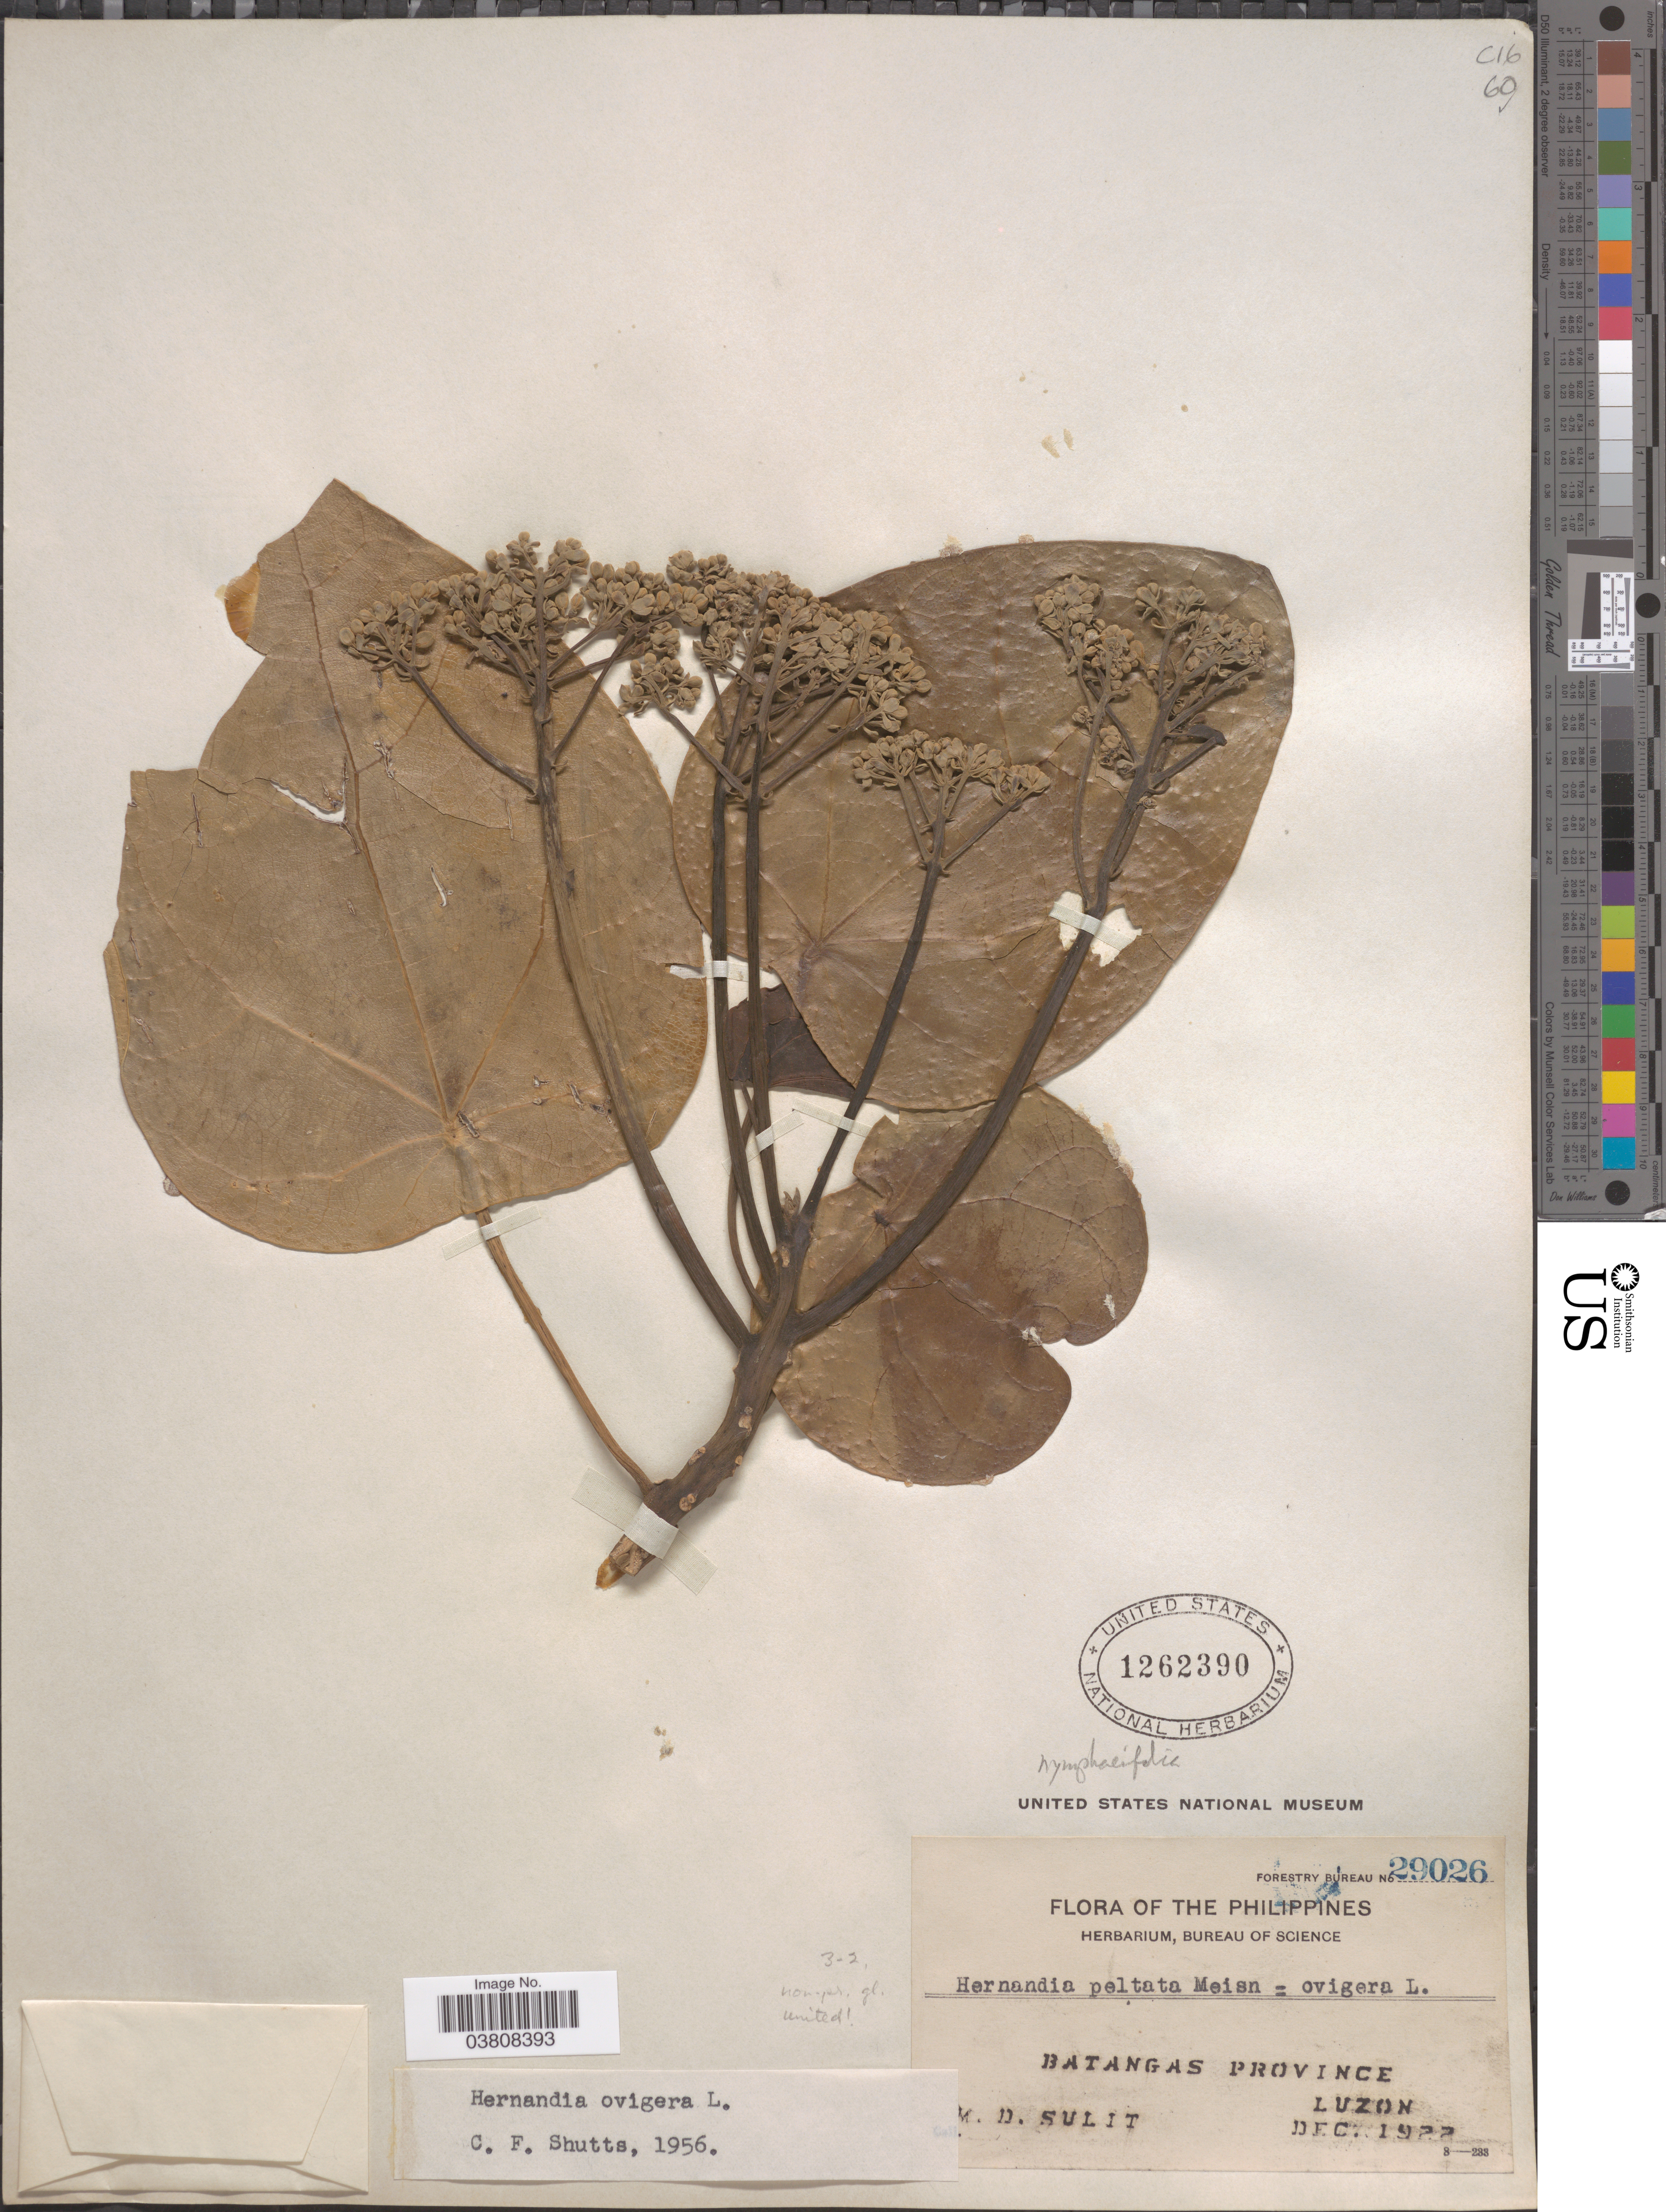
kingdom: Plantae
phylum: Tracheophyta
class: Magnoliopsida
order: Laurales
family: Hernandiaceae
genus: Hernandia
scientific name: Hernandia nymphaeifolia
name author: (C. Presl) Kubitzki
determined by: Strong, Mark T., (BOT), Smithsonian Institution - National Museum of Natural History (UNITED STATES)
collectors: M. Sulit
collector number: Forestry Bureau 29026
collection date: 1922-12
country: Philippines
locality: Batangas Province, Luzon.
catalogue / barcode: US 1262390